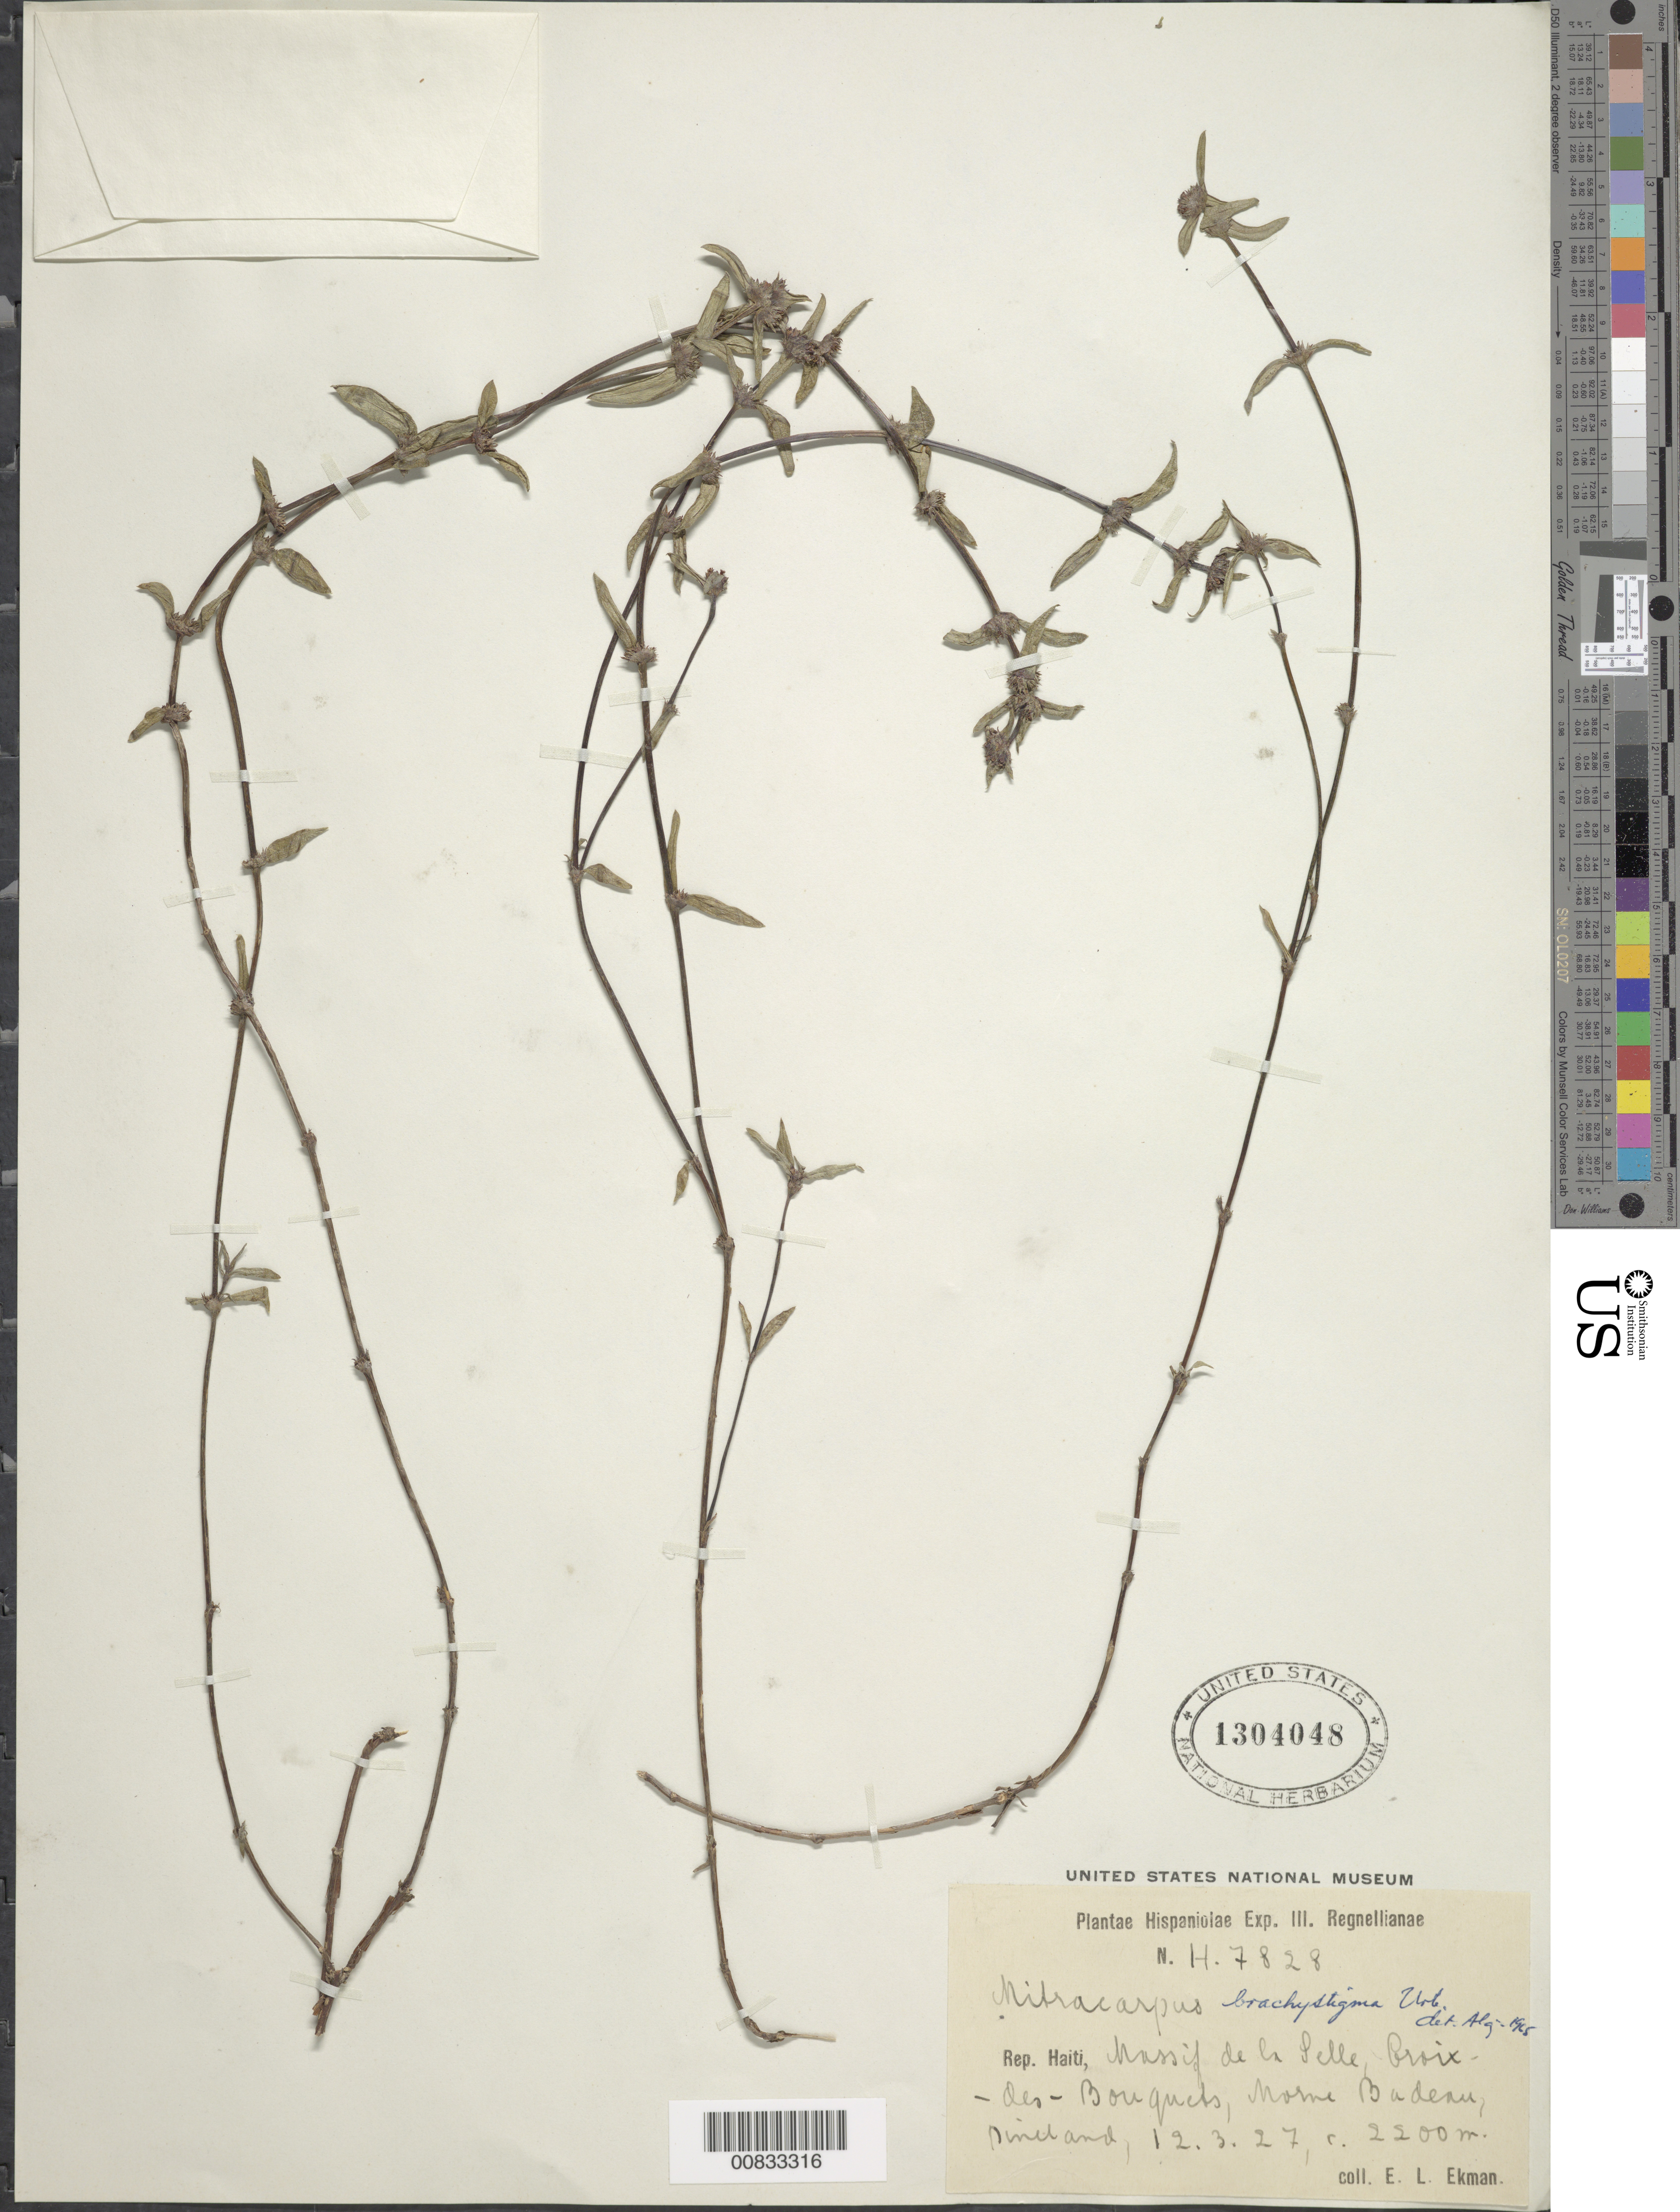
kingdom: Plantae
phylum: Tracheophyta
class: Magnoliopsida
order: Gentianales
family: Rubiaceae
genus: Mitracarpus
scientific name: Mitracarpus brachystigma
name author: Urb.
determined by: Liogier, Alain H.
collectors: E. L. Ekman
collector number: H 7828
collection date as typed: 12 Mar 1927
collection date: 1927-03-12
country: Haiti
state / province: Ouest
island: Hispaniola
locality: Massif de la Selle, Croix-des-Bouquest, Morne Badeau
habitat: Pineland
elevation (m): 2200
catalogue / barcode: US 1304048